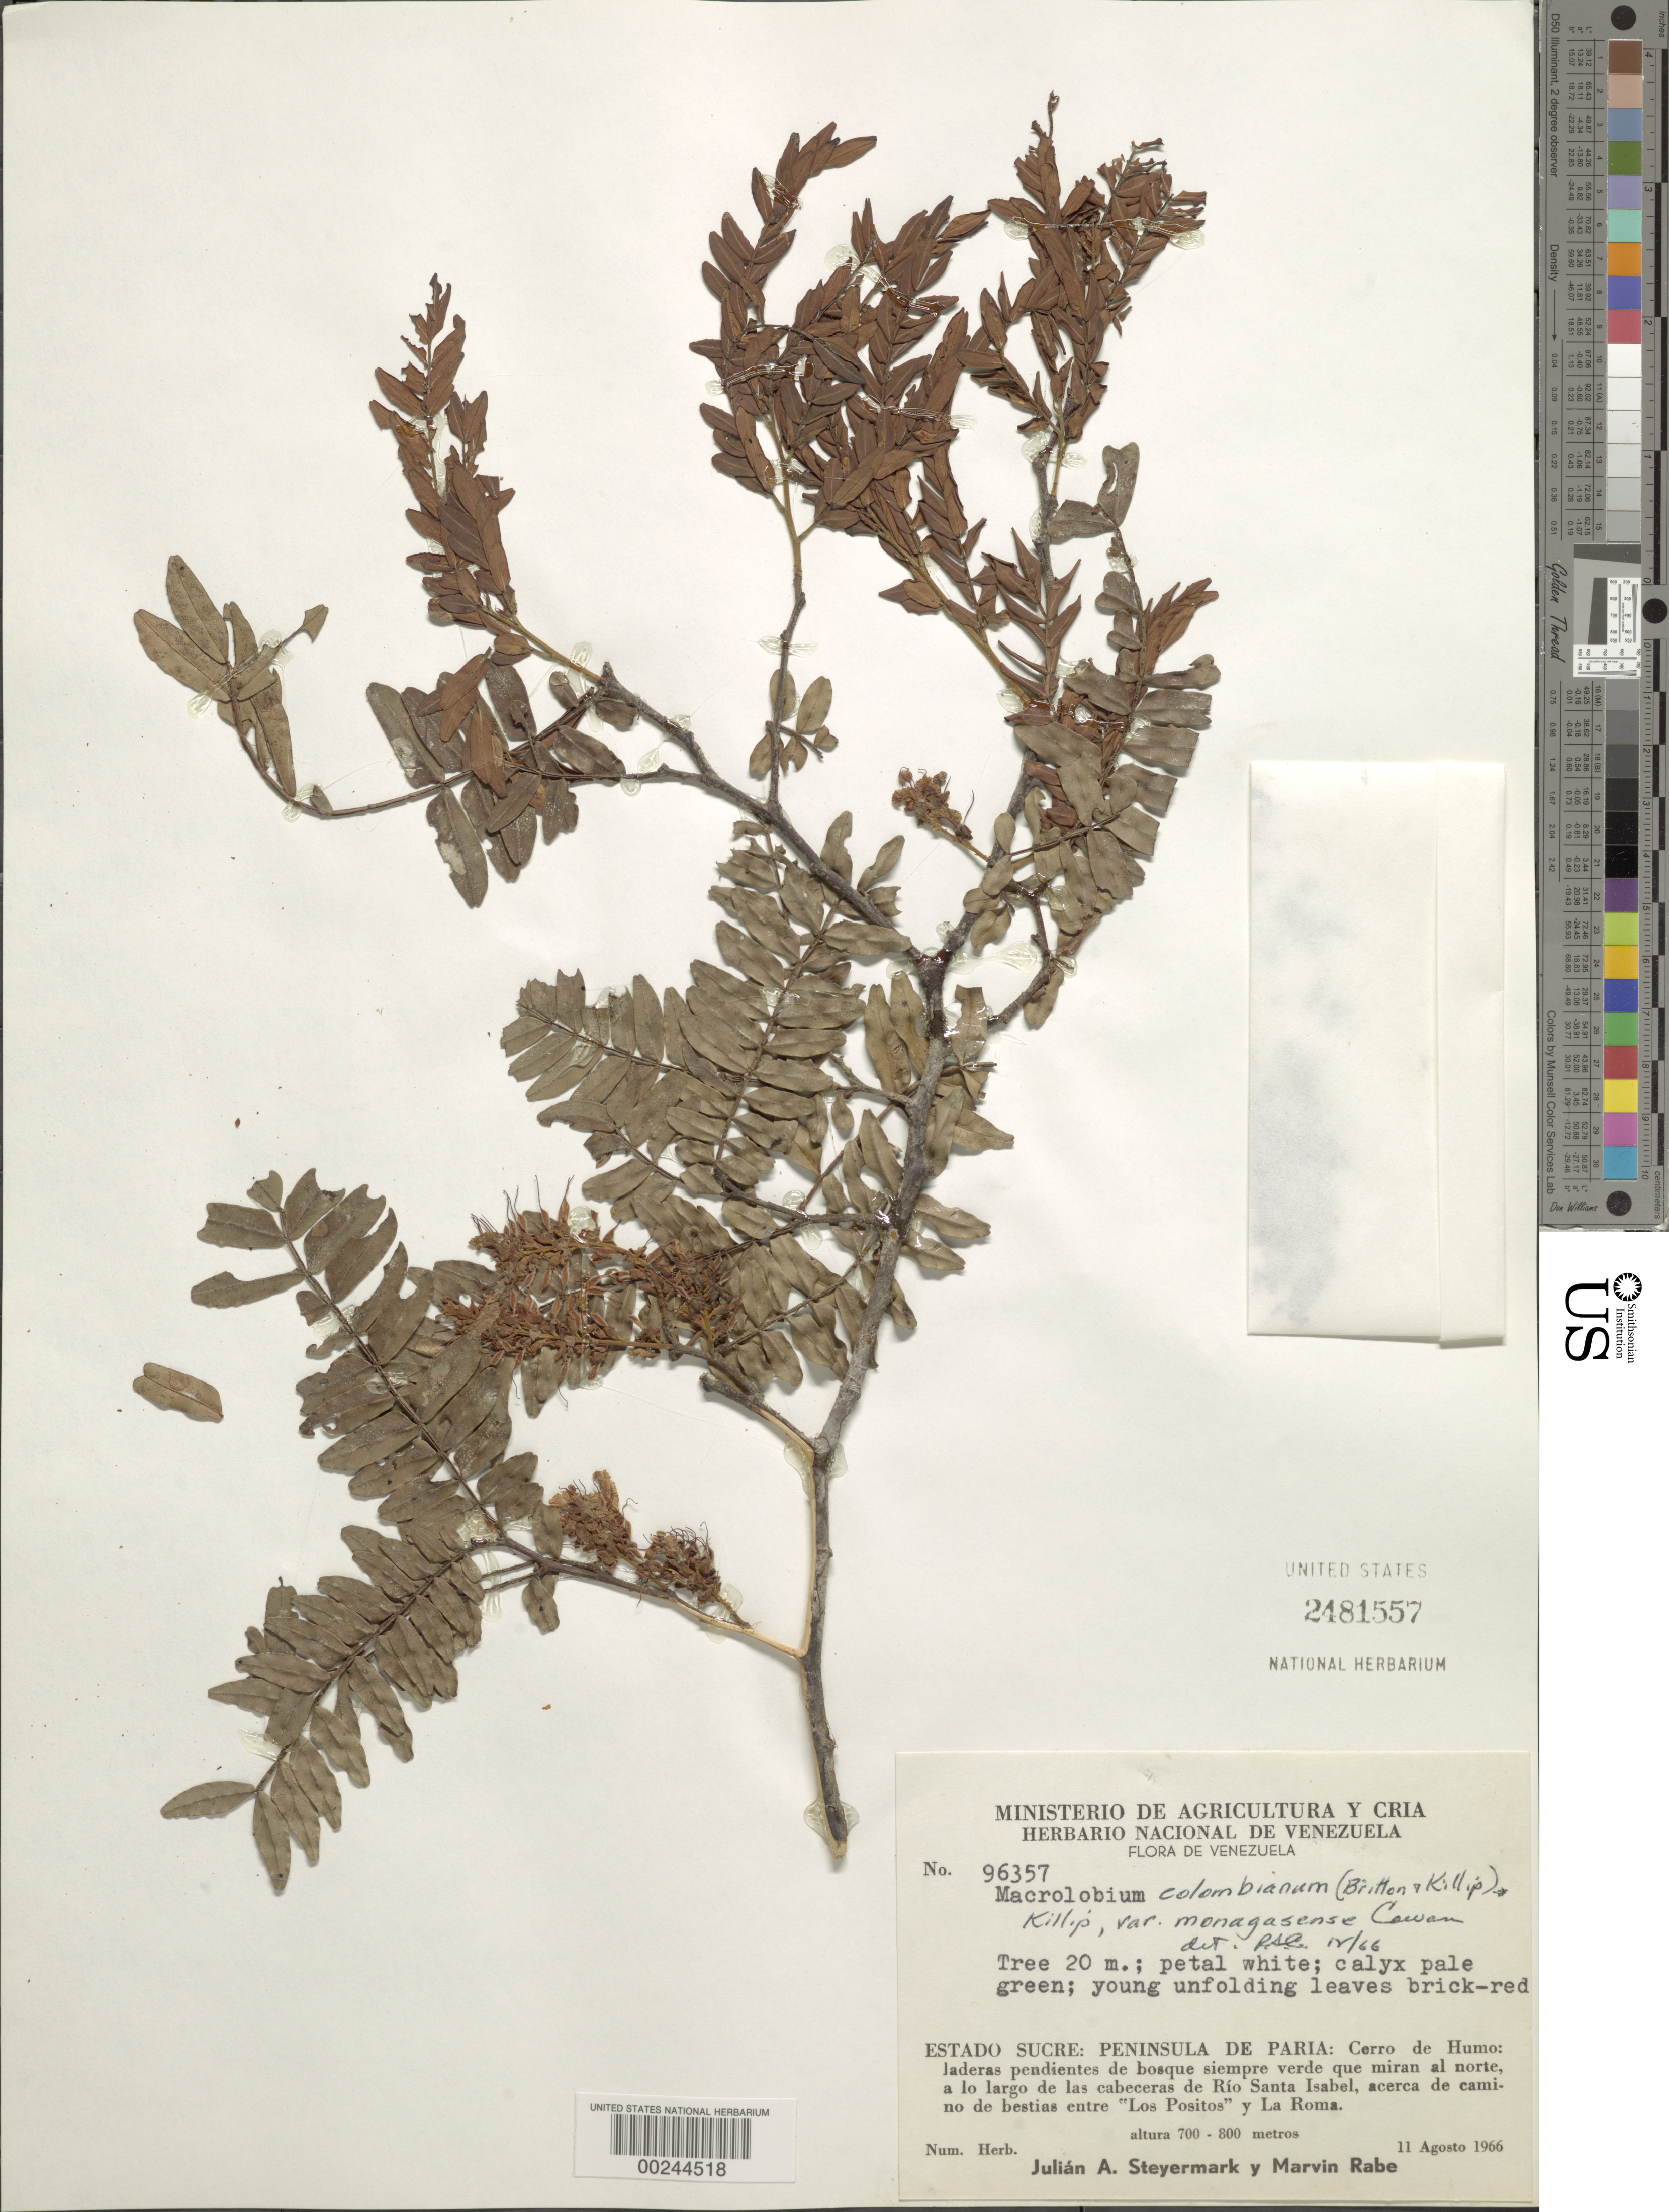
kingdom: Plantae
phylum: Tracheophyta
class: Magnoliopsida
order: Fabales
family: Fabaceae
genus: Macrolobium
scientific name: Macrolobium colombianum var. monagasense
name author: R.S. Cowan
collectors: J. Steyermark & M. Rabe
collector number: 96357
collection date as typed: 11 Aug 1966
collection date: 1966-08-11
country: Venezuela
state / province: Sucre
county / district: Arismendi Dist.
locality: Peninsula de paria: cerro de humo: slope of evergreen forest, n on r.santa isabel, beasts road between los positos + la roma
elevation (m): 700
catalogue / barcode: US 2481557